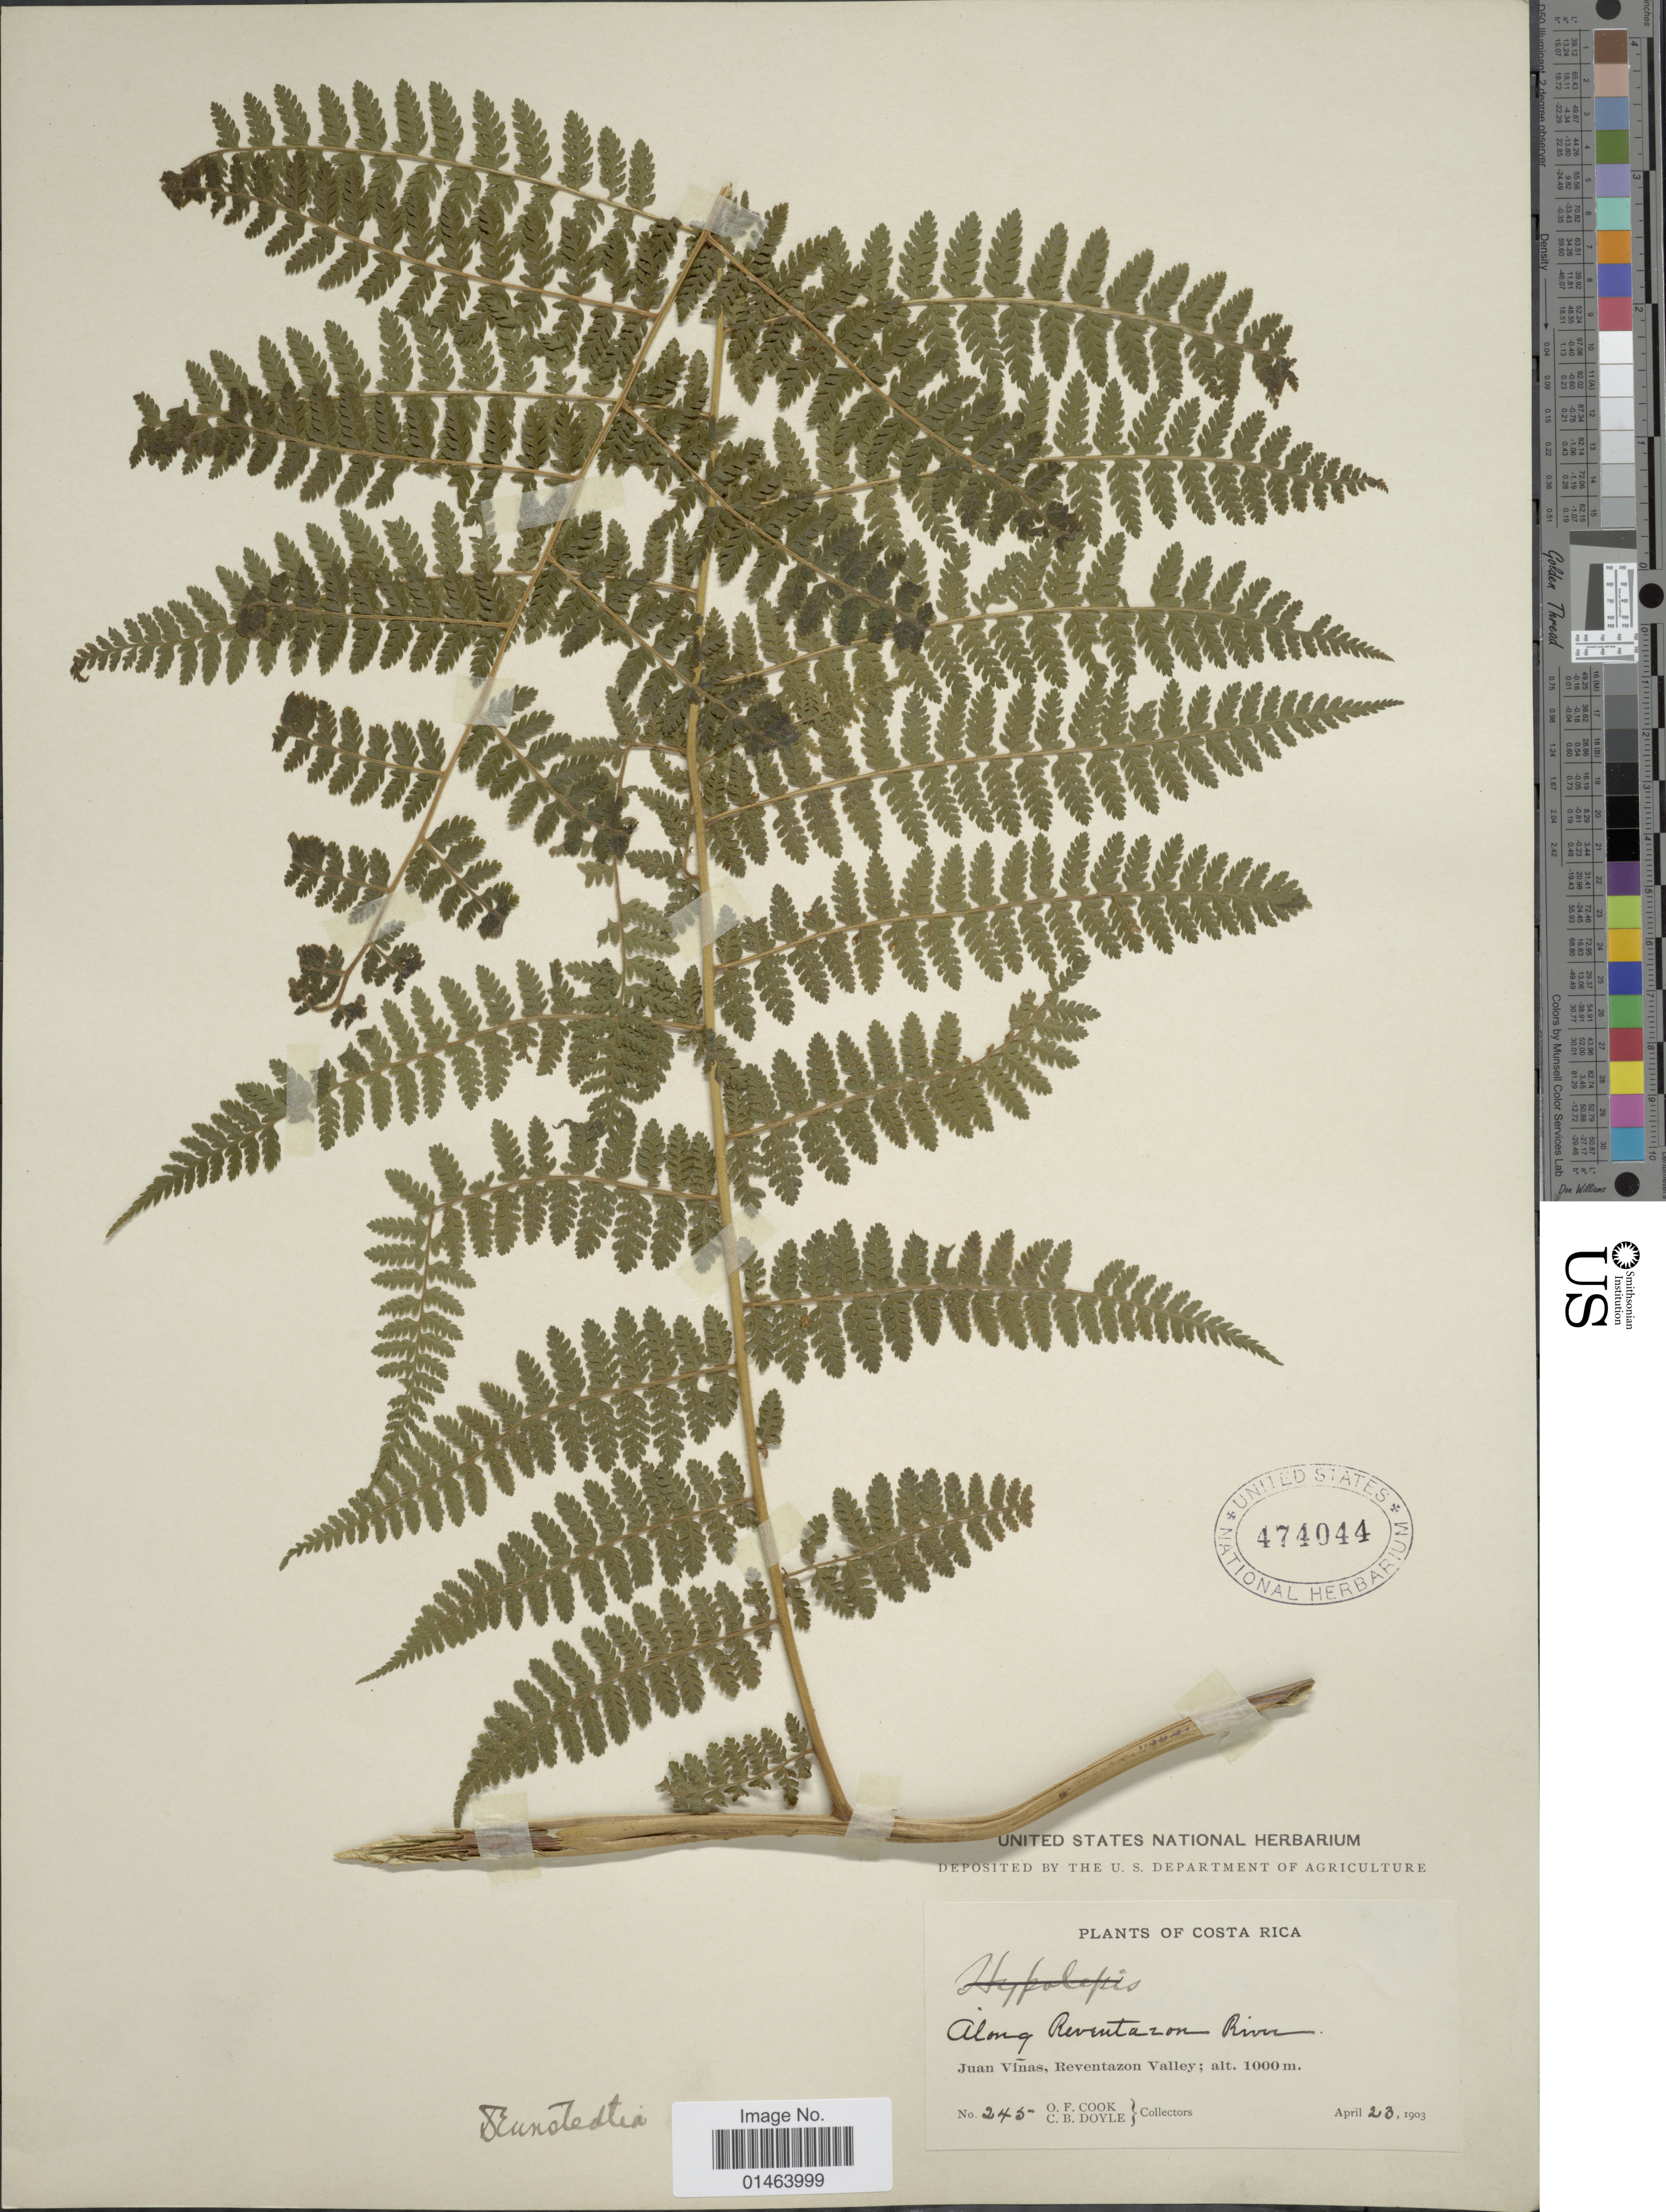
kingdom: Plantae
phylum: Tracheophyta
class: Polypodiopsida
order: Polypodiales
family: Dennstaedtiaceae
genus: Dennstaedtia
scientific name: Dennstaedtia cicutaria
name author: (Sw.) T. Moore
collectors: O. F. Cook & C. Doyle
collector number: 245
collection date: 1903-04-23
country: Costa Rica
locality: Costa Rica, Juan Viñas, Reventazon Valley.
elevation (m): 1000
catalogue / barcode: US 474044